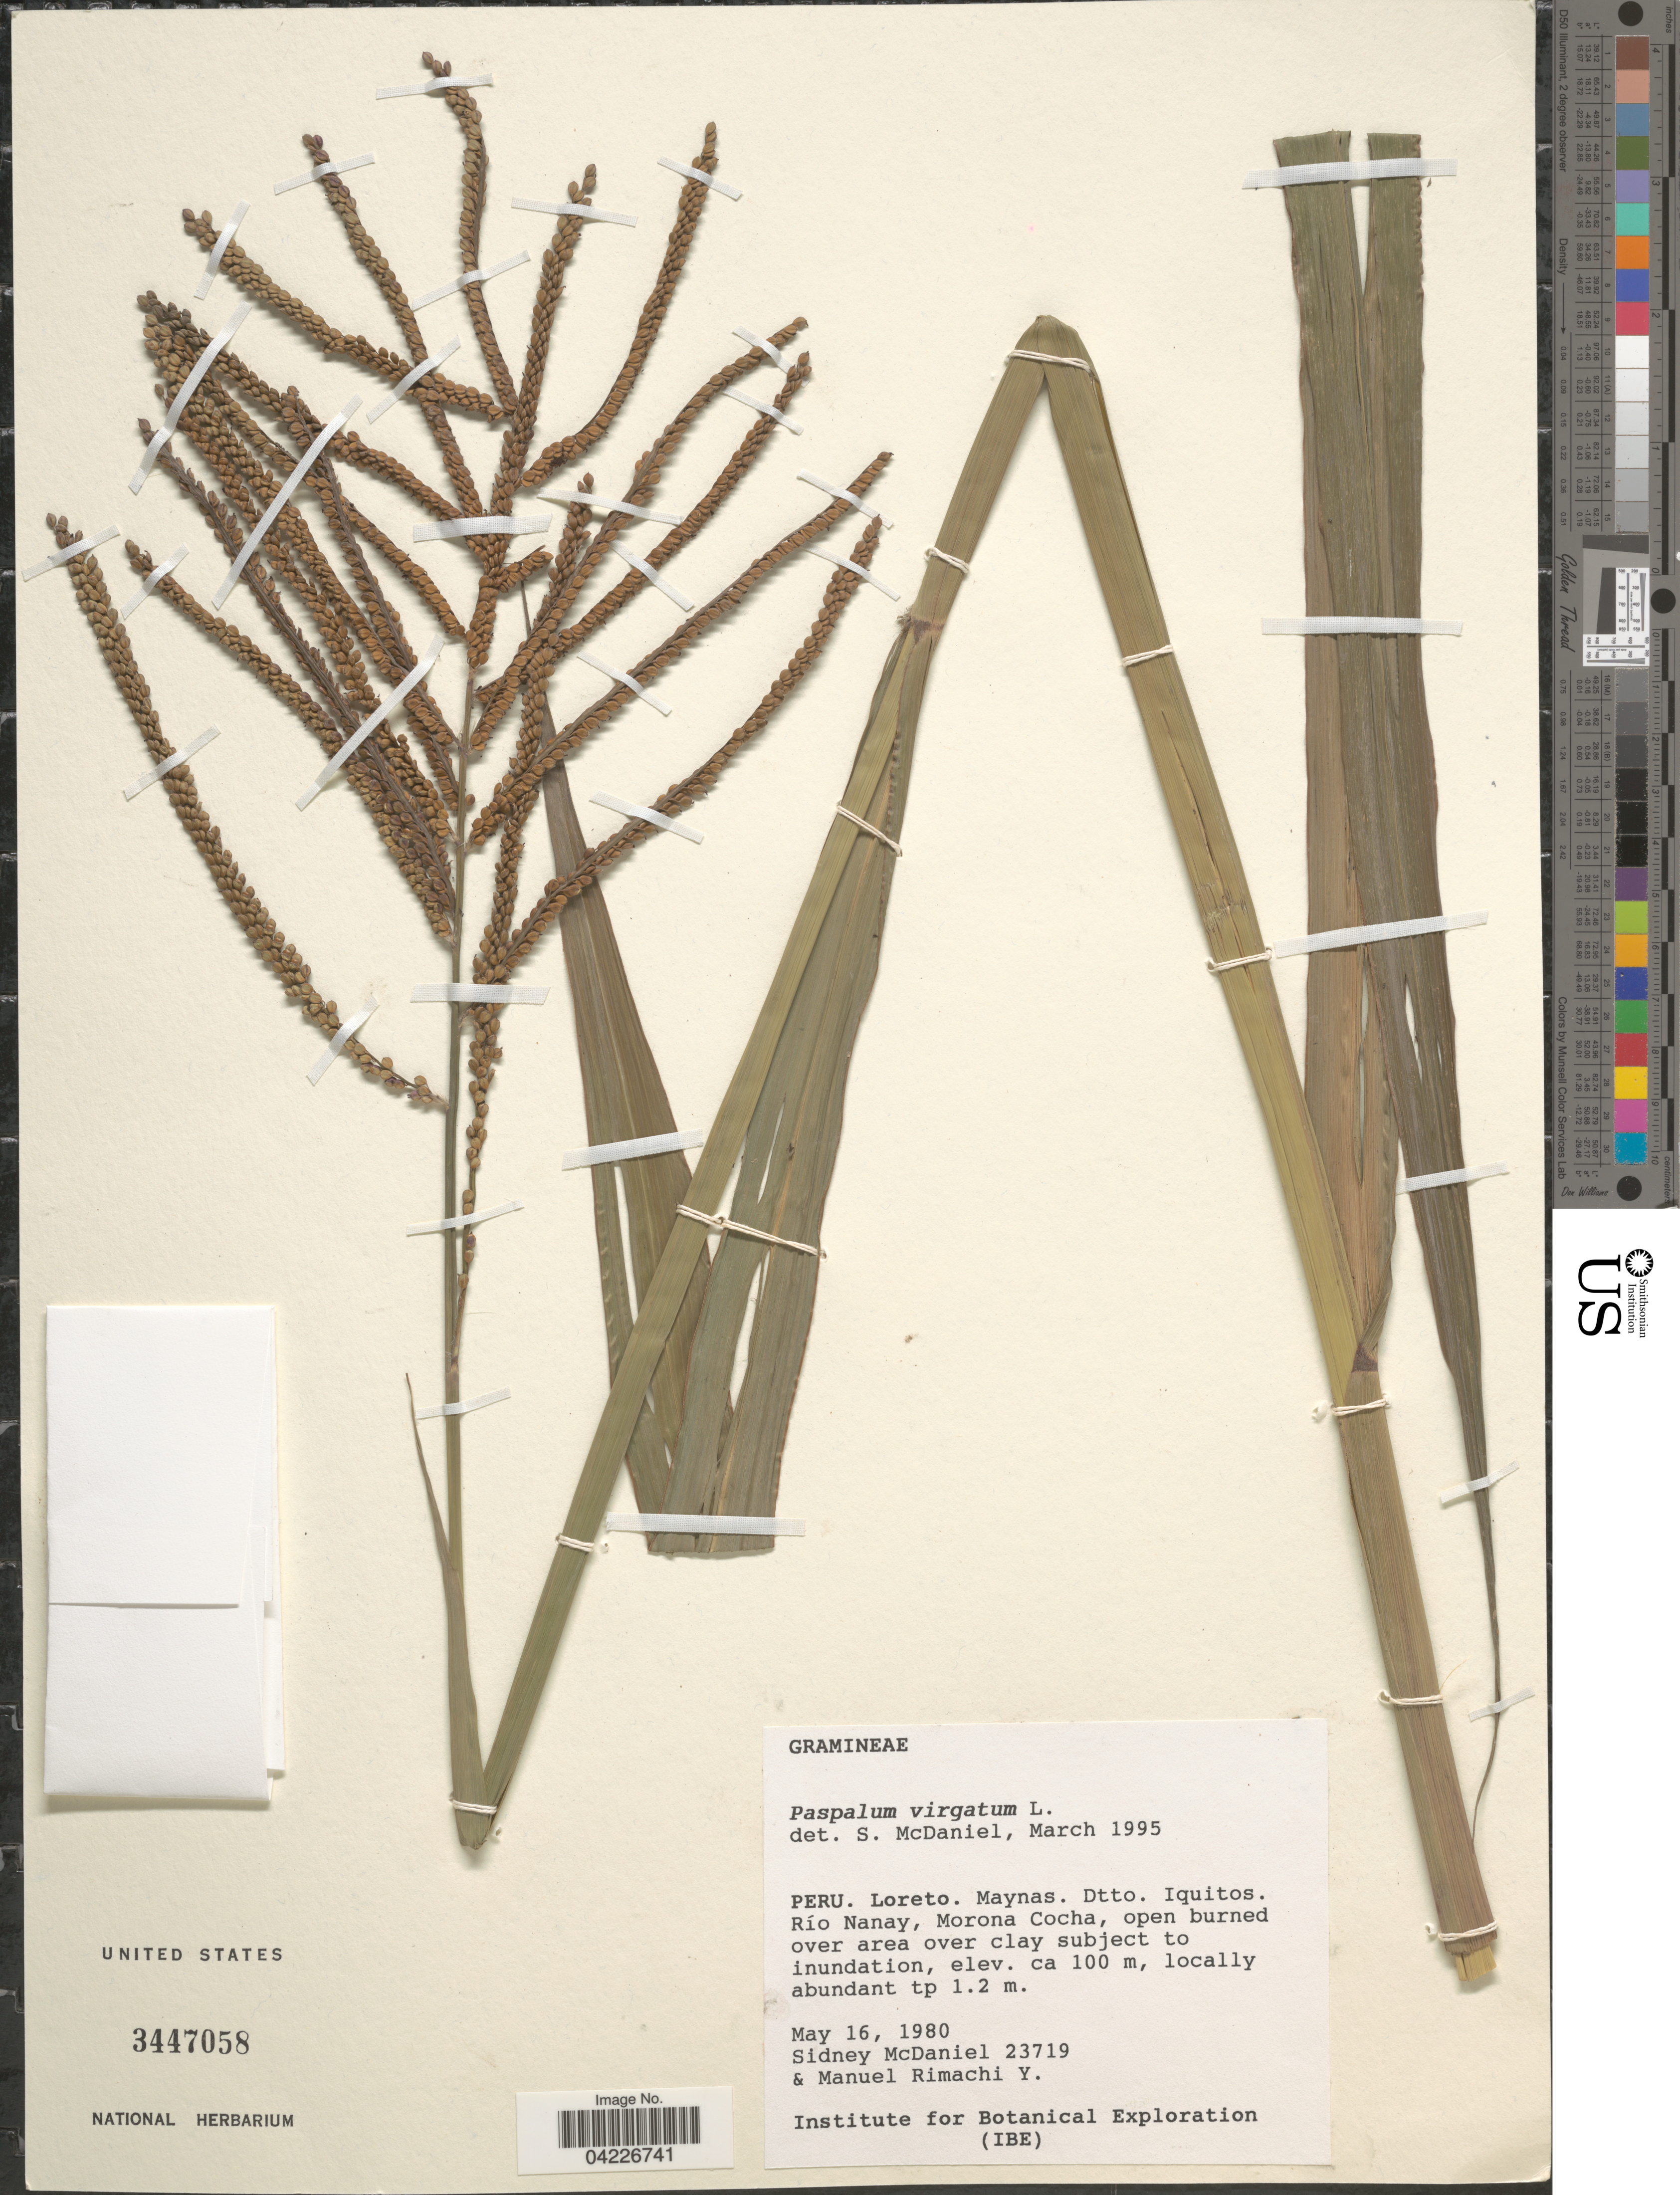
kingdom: Plantae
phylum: Tracheophyta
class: Liliopsida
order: Poales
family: Poaceae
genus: Paspalum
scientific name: Paspalum virgatum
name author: L.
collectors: S. McDaniel & M. Rimachi Y.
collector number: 23719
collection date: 1980-05-16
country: Peru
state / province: Loreto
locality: Maynas. Dtto. Iquitos. Río Nanay, Morona Cocha. Institute for Botanical Exploration (IBE).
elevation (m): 100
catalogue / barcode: US 3447058